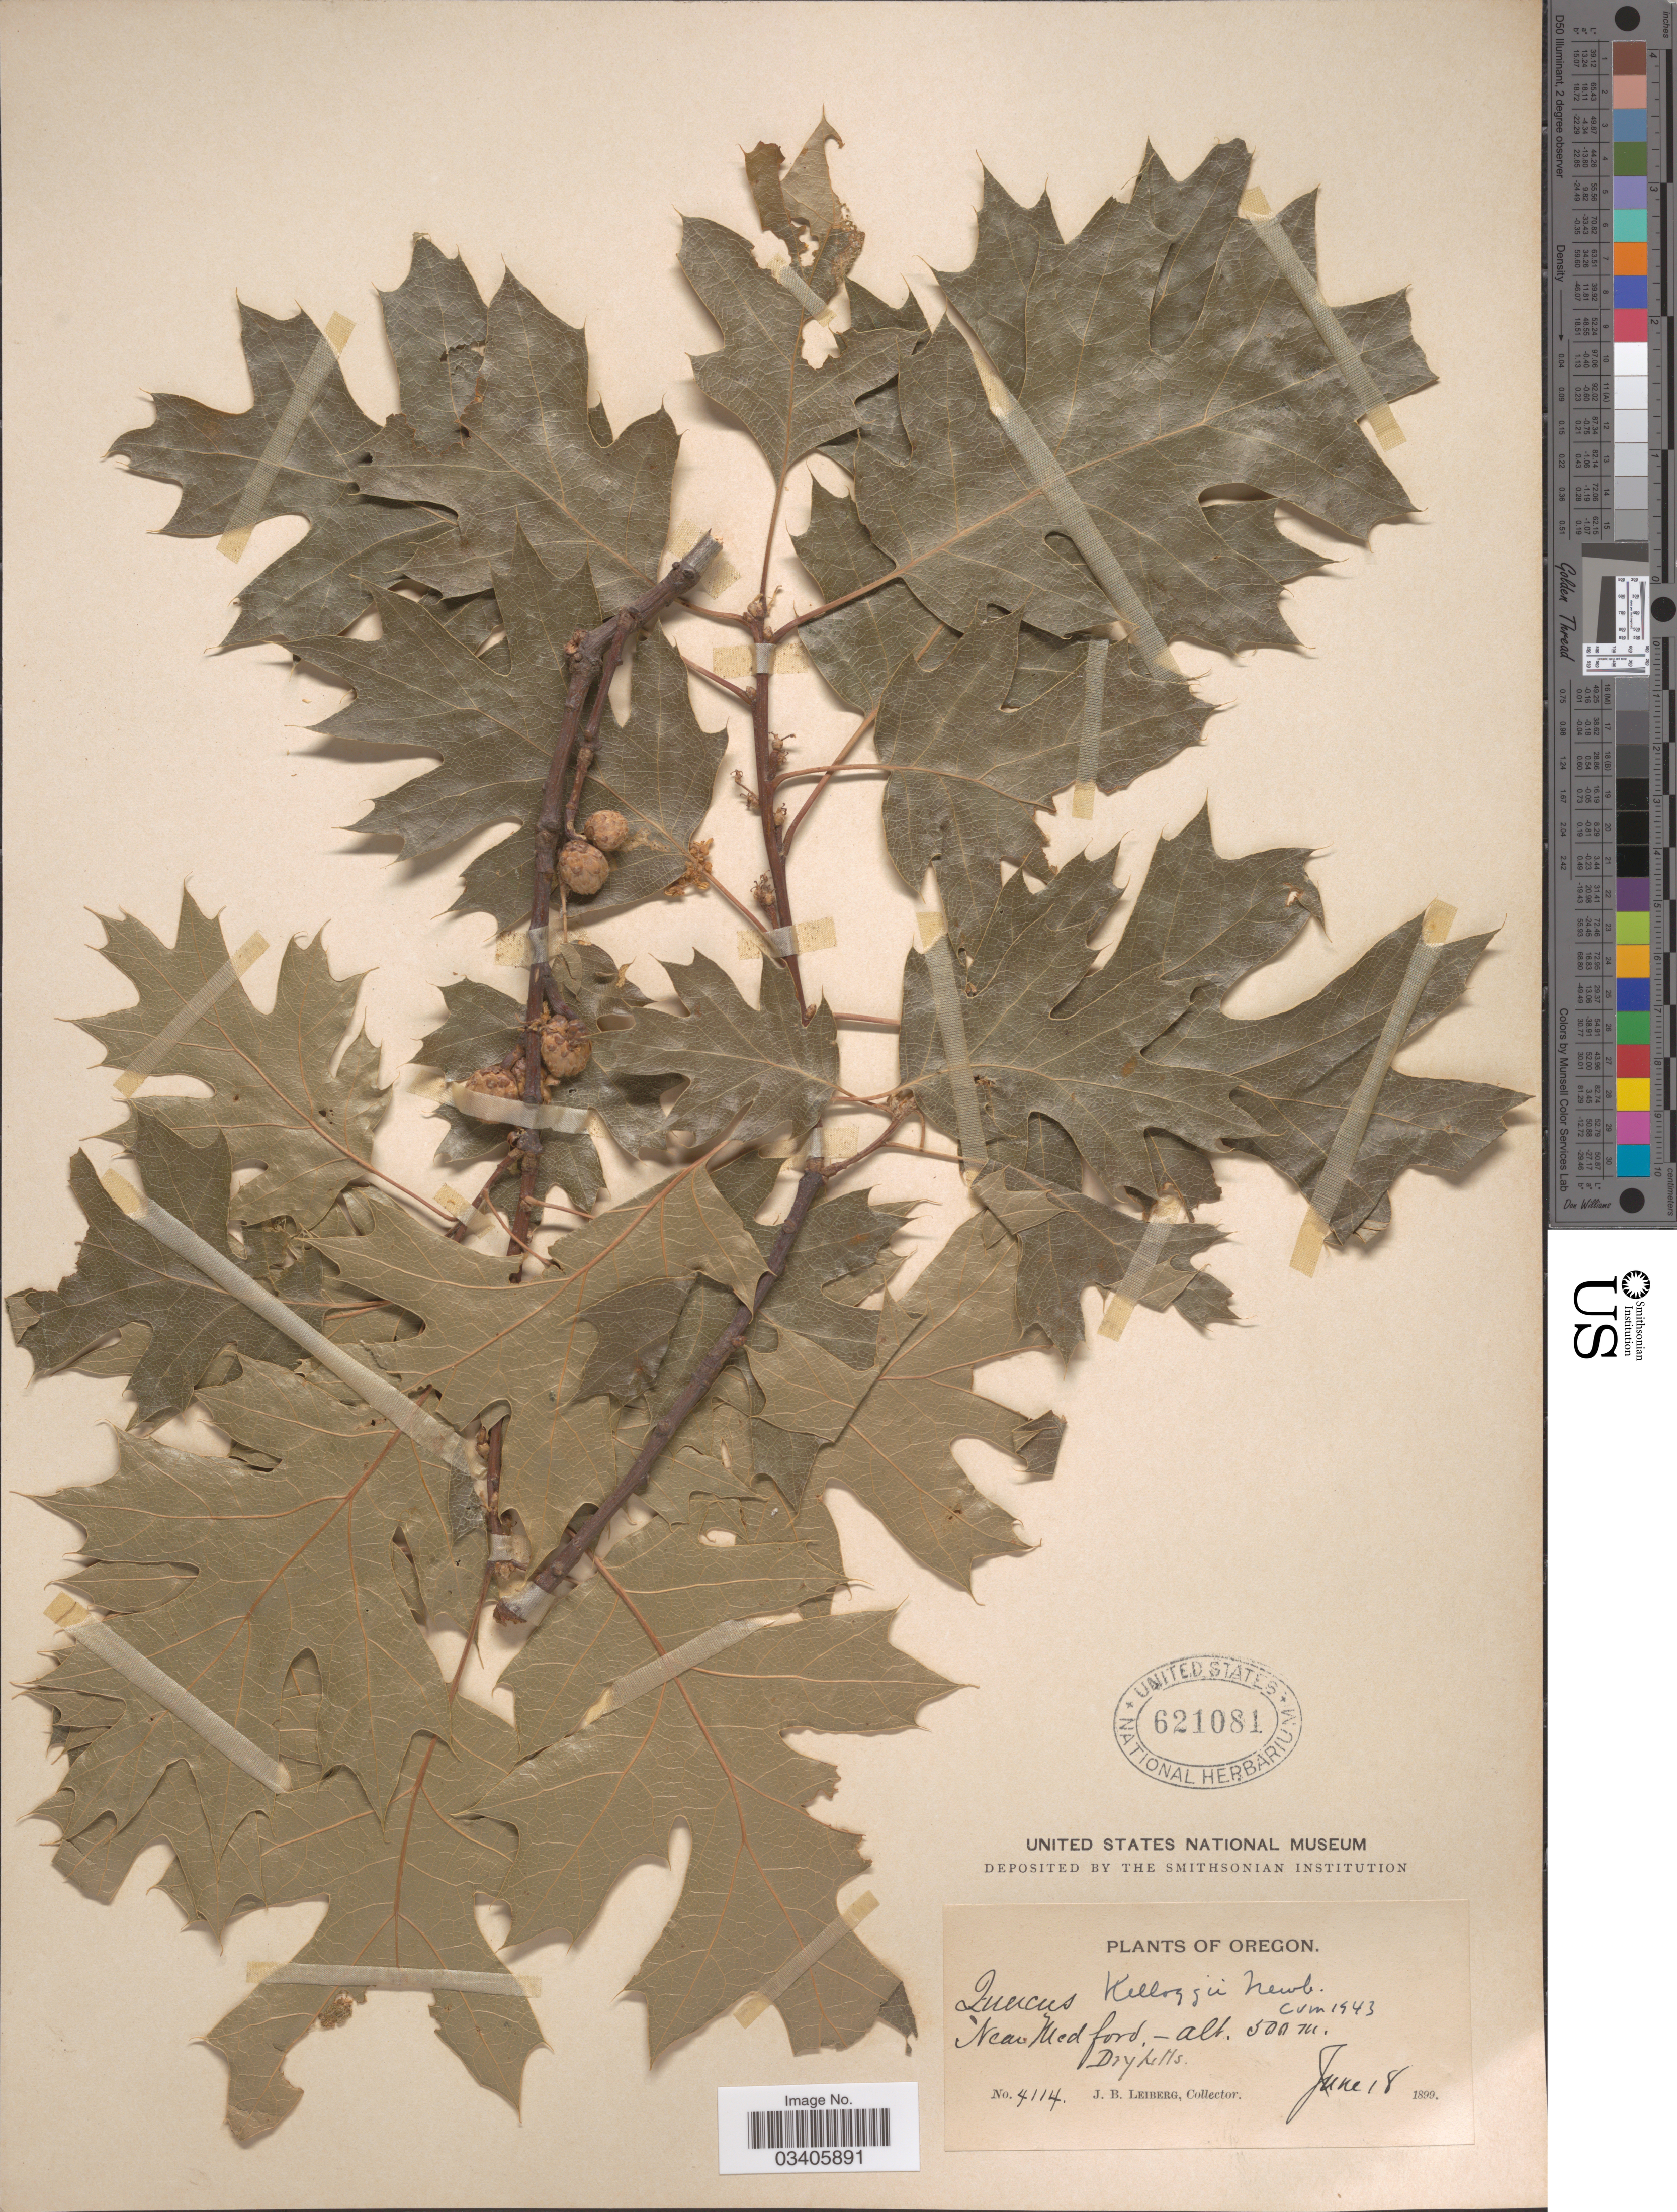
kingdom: Plantae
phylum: Tracheophyta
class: Magnoliopsida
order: Fagales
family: Fagaceae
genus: Quercus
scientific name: Quercus kelloggii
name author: Newb.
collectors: J. B. Leiberg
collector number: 4114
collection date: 1899-06-18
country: United States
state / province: Oregon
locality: Near Medford.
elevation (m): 500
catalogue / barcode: US 621081